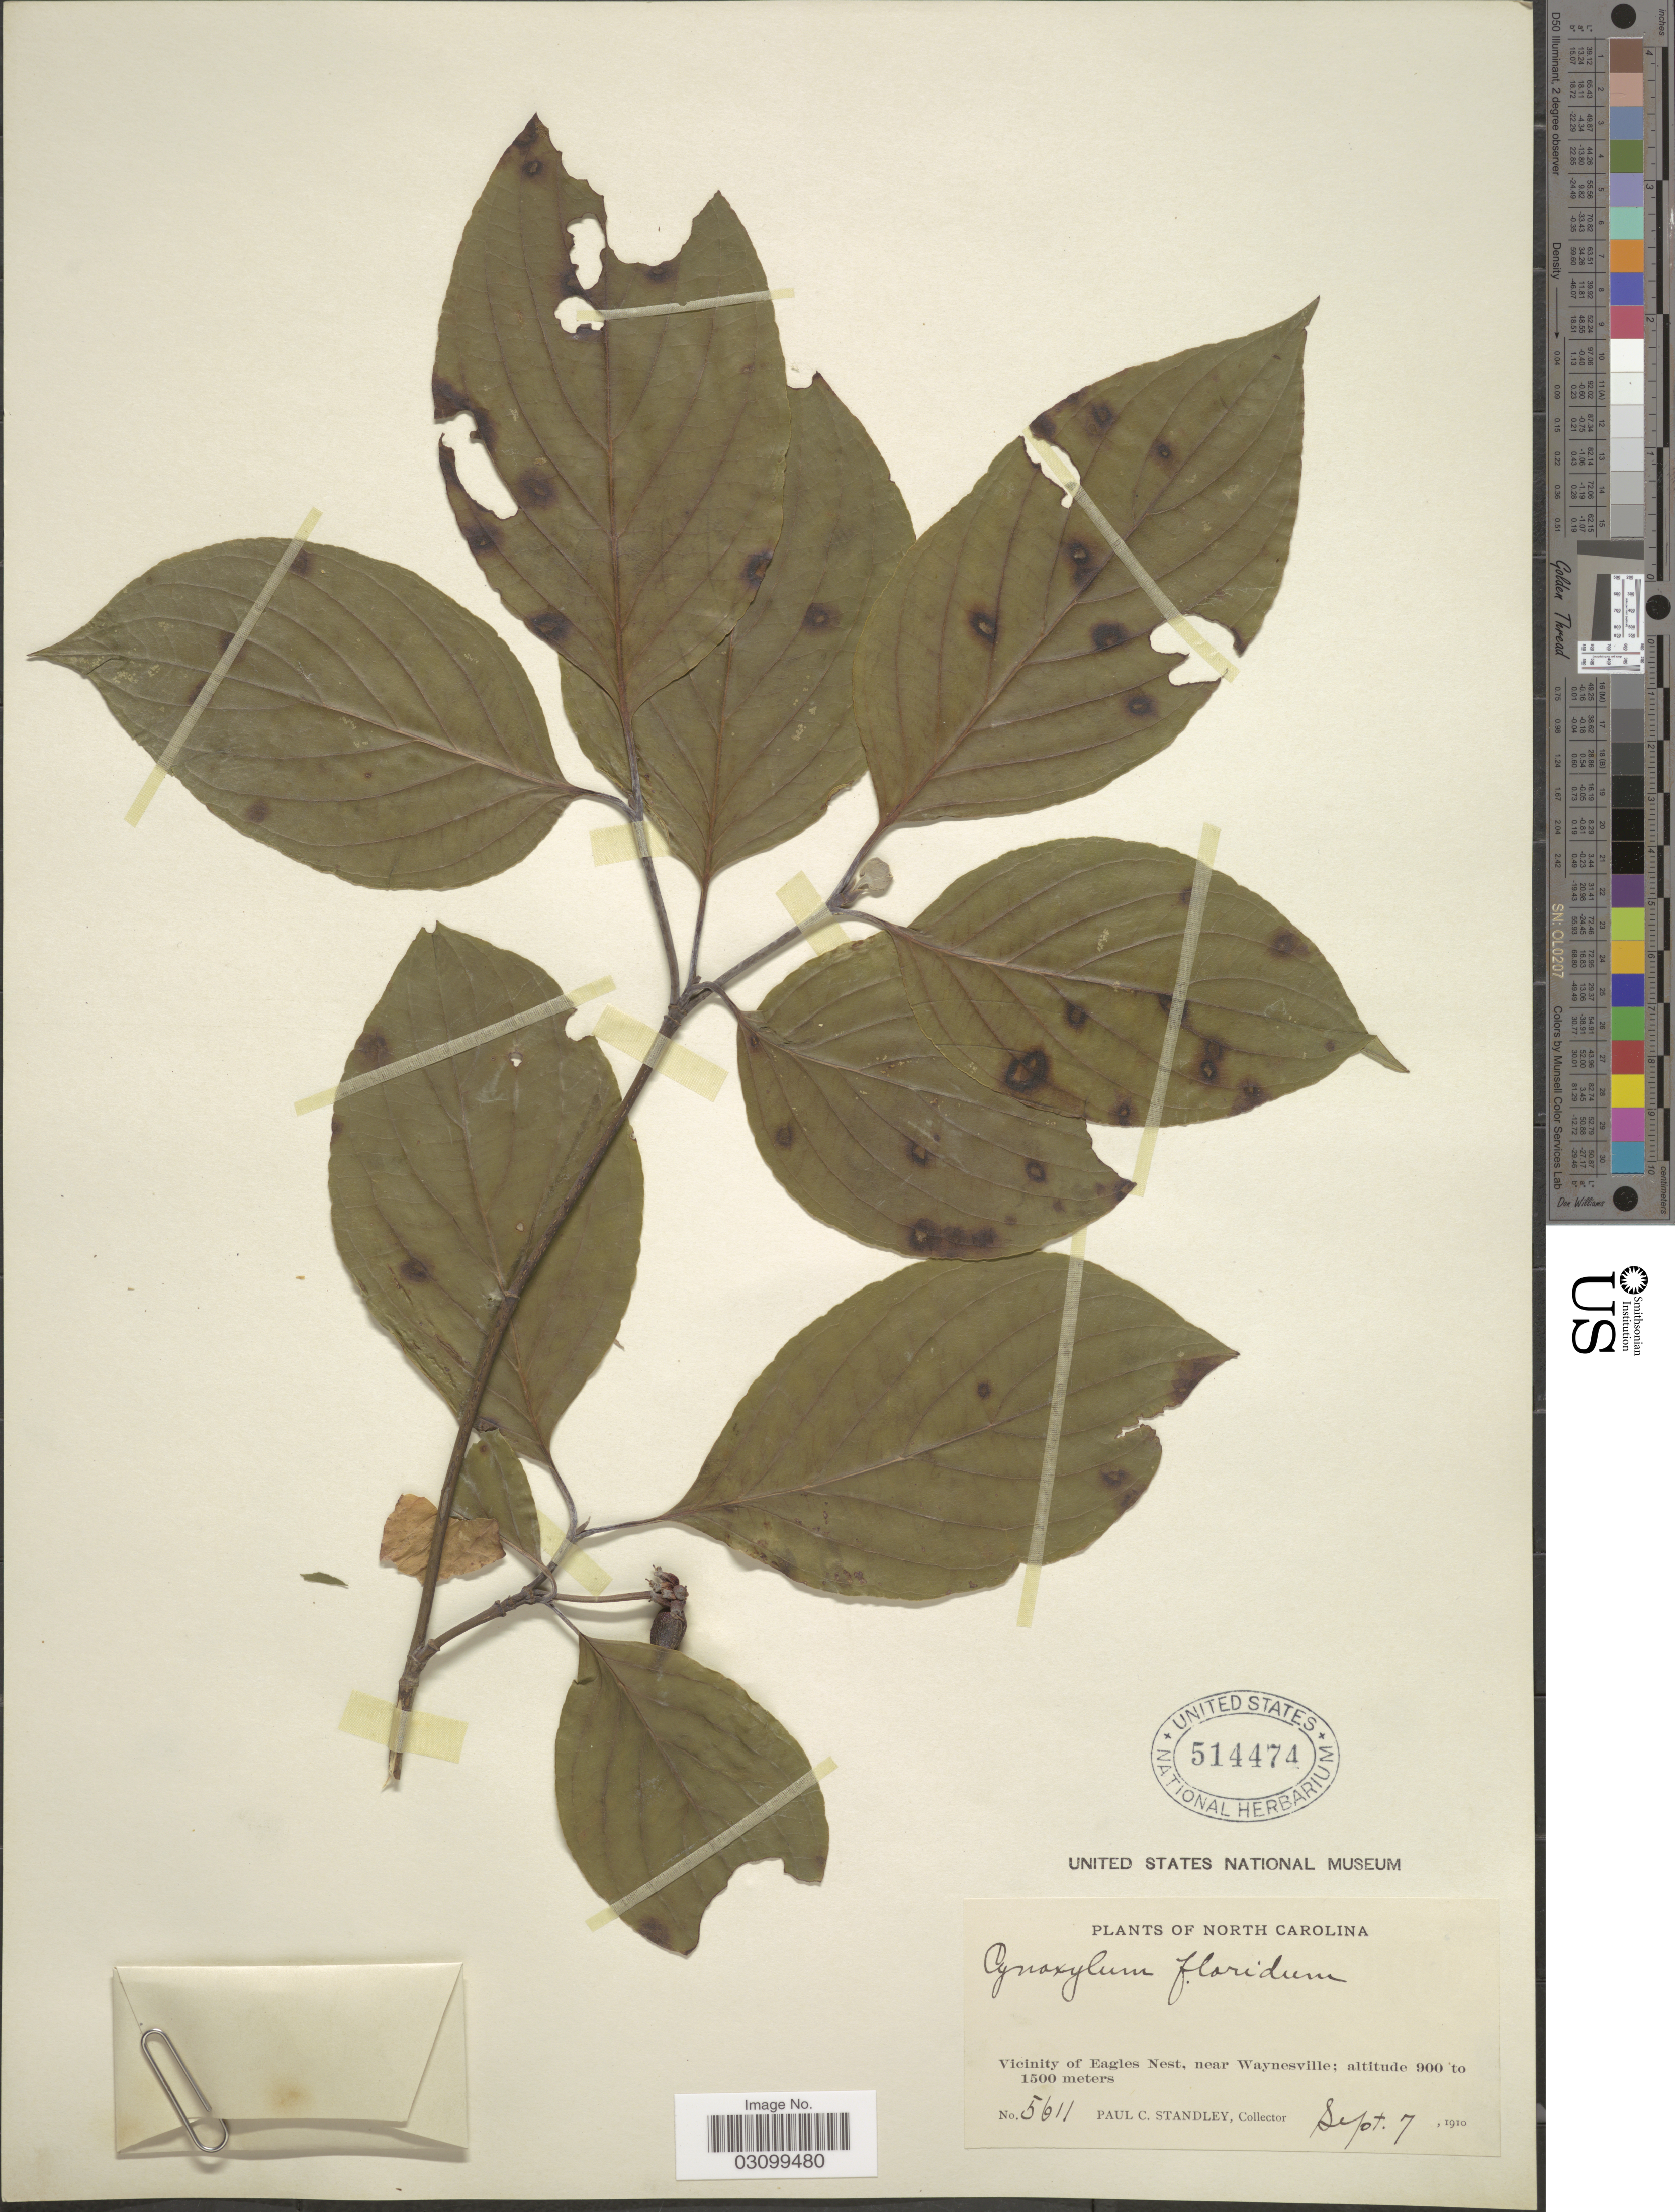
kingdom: Plantae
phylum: Tracheophyta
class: Magnoliopsida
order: Cornales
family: Cornaceae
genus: Cornus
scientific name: Cornus florida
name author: L.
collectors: P. C. Standley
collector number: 5611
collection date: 1910-09-07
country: United States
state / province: North Carolina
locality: Vicinity of Eagles Nest, near Waynesville.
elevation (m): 900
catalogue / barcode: US 514474